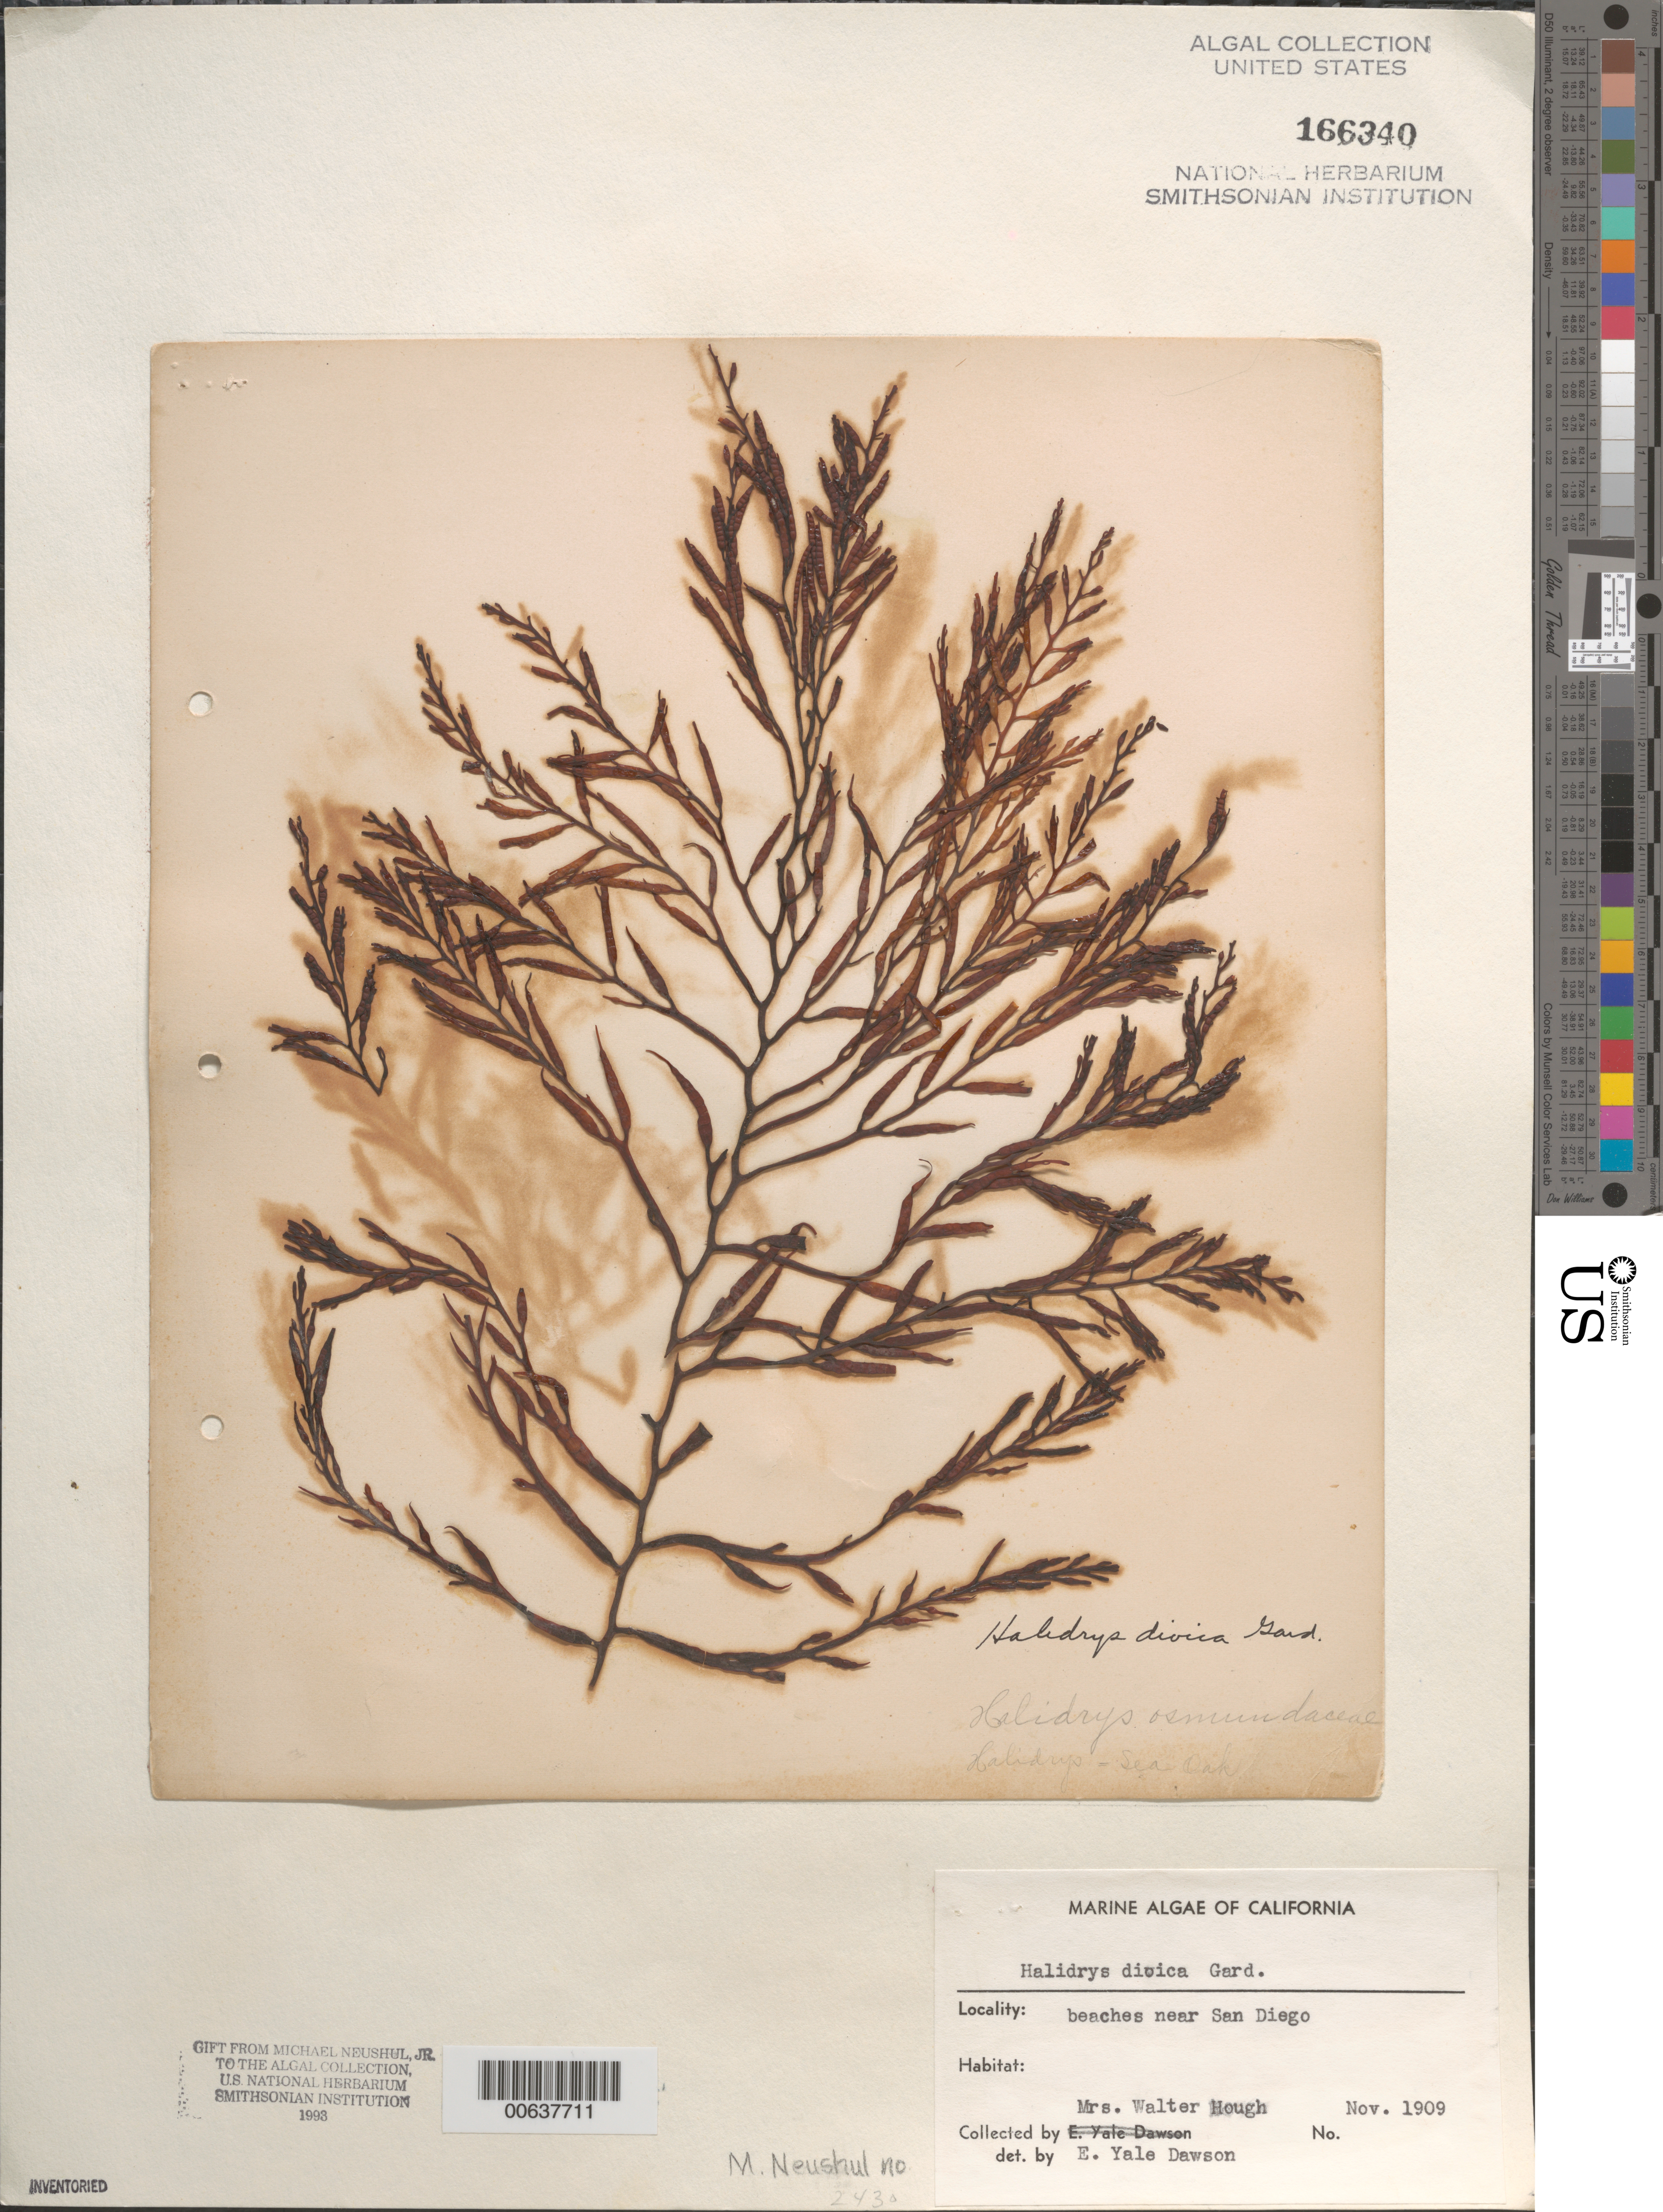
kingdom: Chromista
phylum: Ochrophyta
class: Phaeophyceae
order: Fucales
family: Sargassaceae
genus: Halidrys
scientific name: Halidrys dioica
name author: N.L. Gardner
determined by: Dawson, E. Y.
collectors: Mrs W. Hough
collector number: Neushul 2430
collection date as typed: Nov 1909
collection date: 1909-11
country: United States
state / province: California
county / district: San Diego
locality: Beaches near San Diego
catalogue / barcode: US 166340